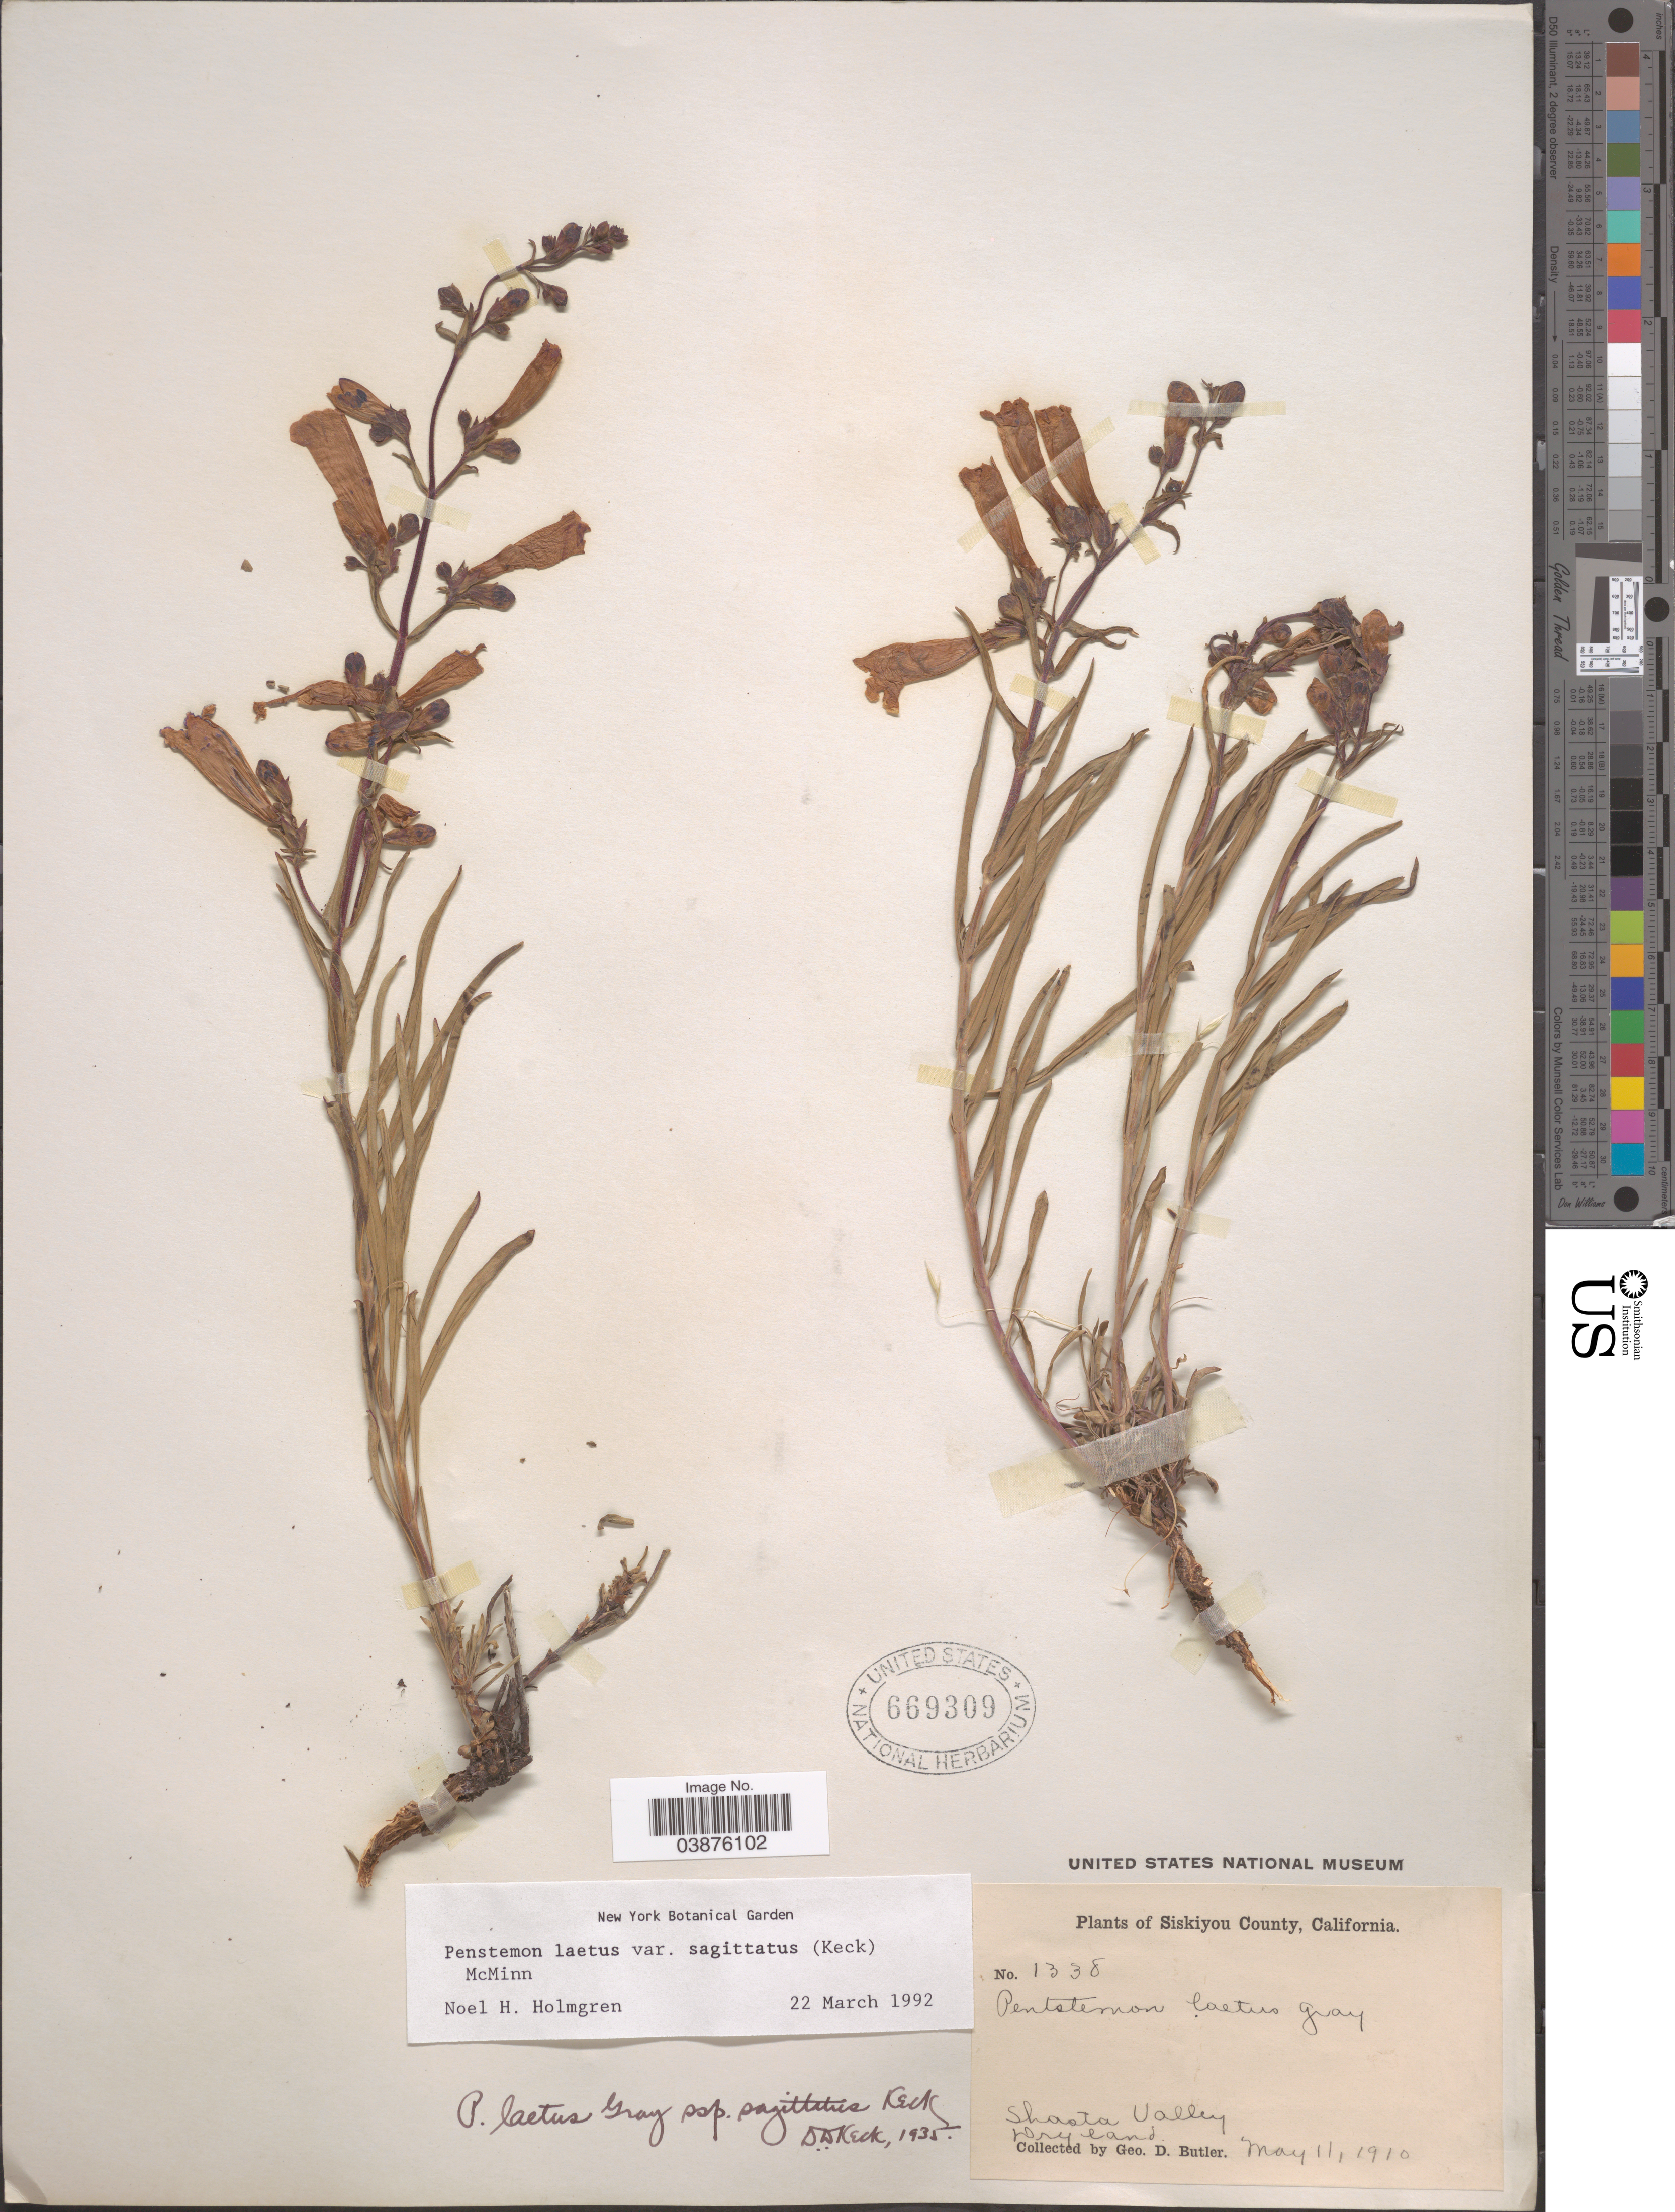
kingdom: Plantae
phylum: Tracheophyta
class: Magnoliopsida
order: Lamiales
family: Plantaginaceae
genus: Penstemon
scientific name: Penstemon laetus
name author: A. Gray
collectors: G. D. Butler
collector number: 1338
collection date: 1910-05-11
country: United States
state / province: California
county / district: Siskiyou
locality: Siskiyou County. Shasta Valley, Dryland.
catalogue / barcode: US 669309